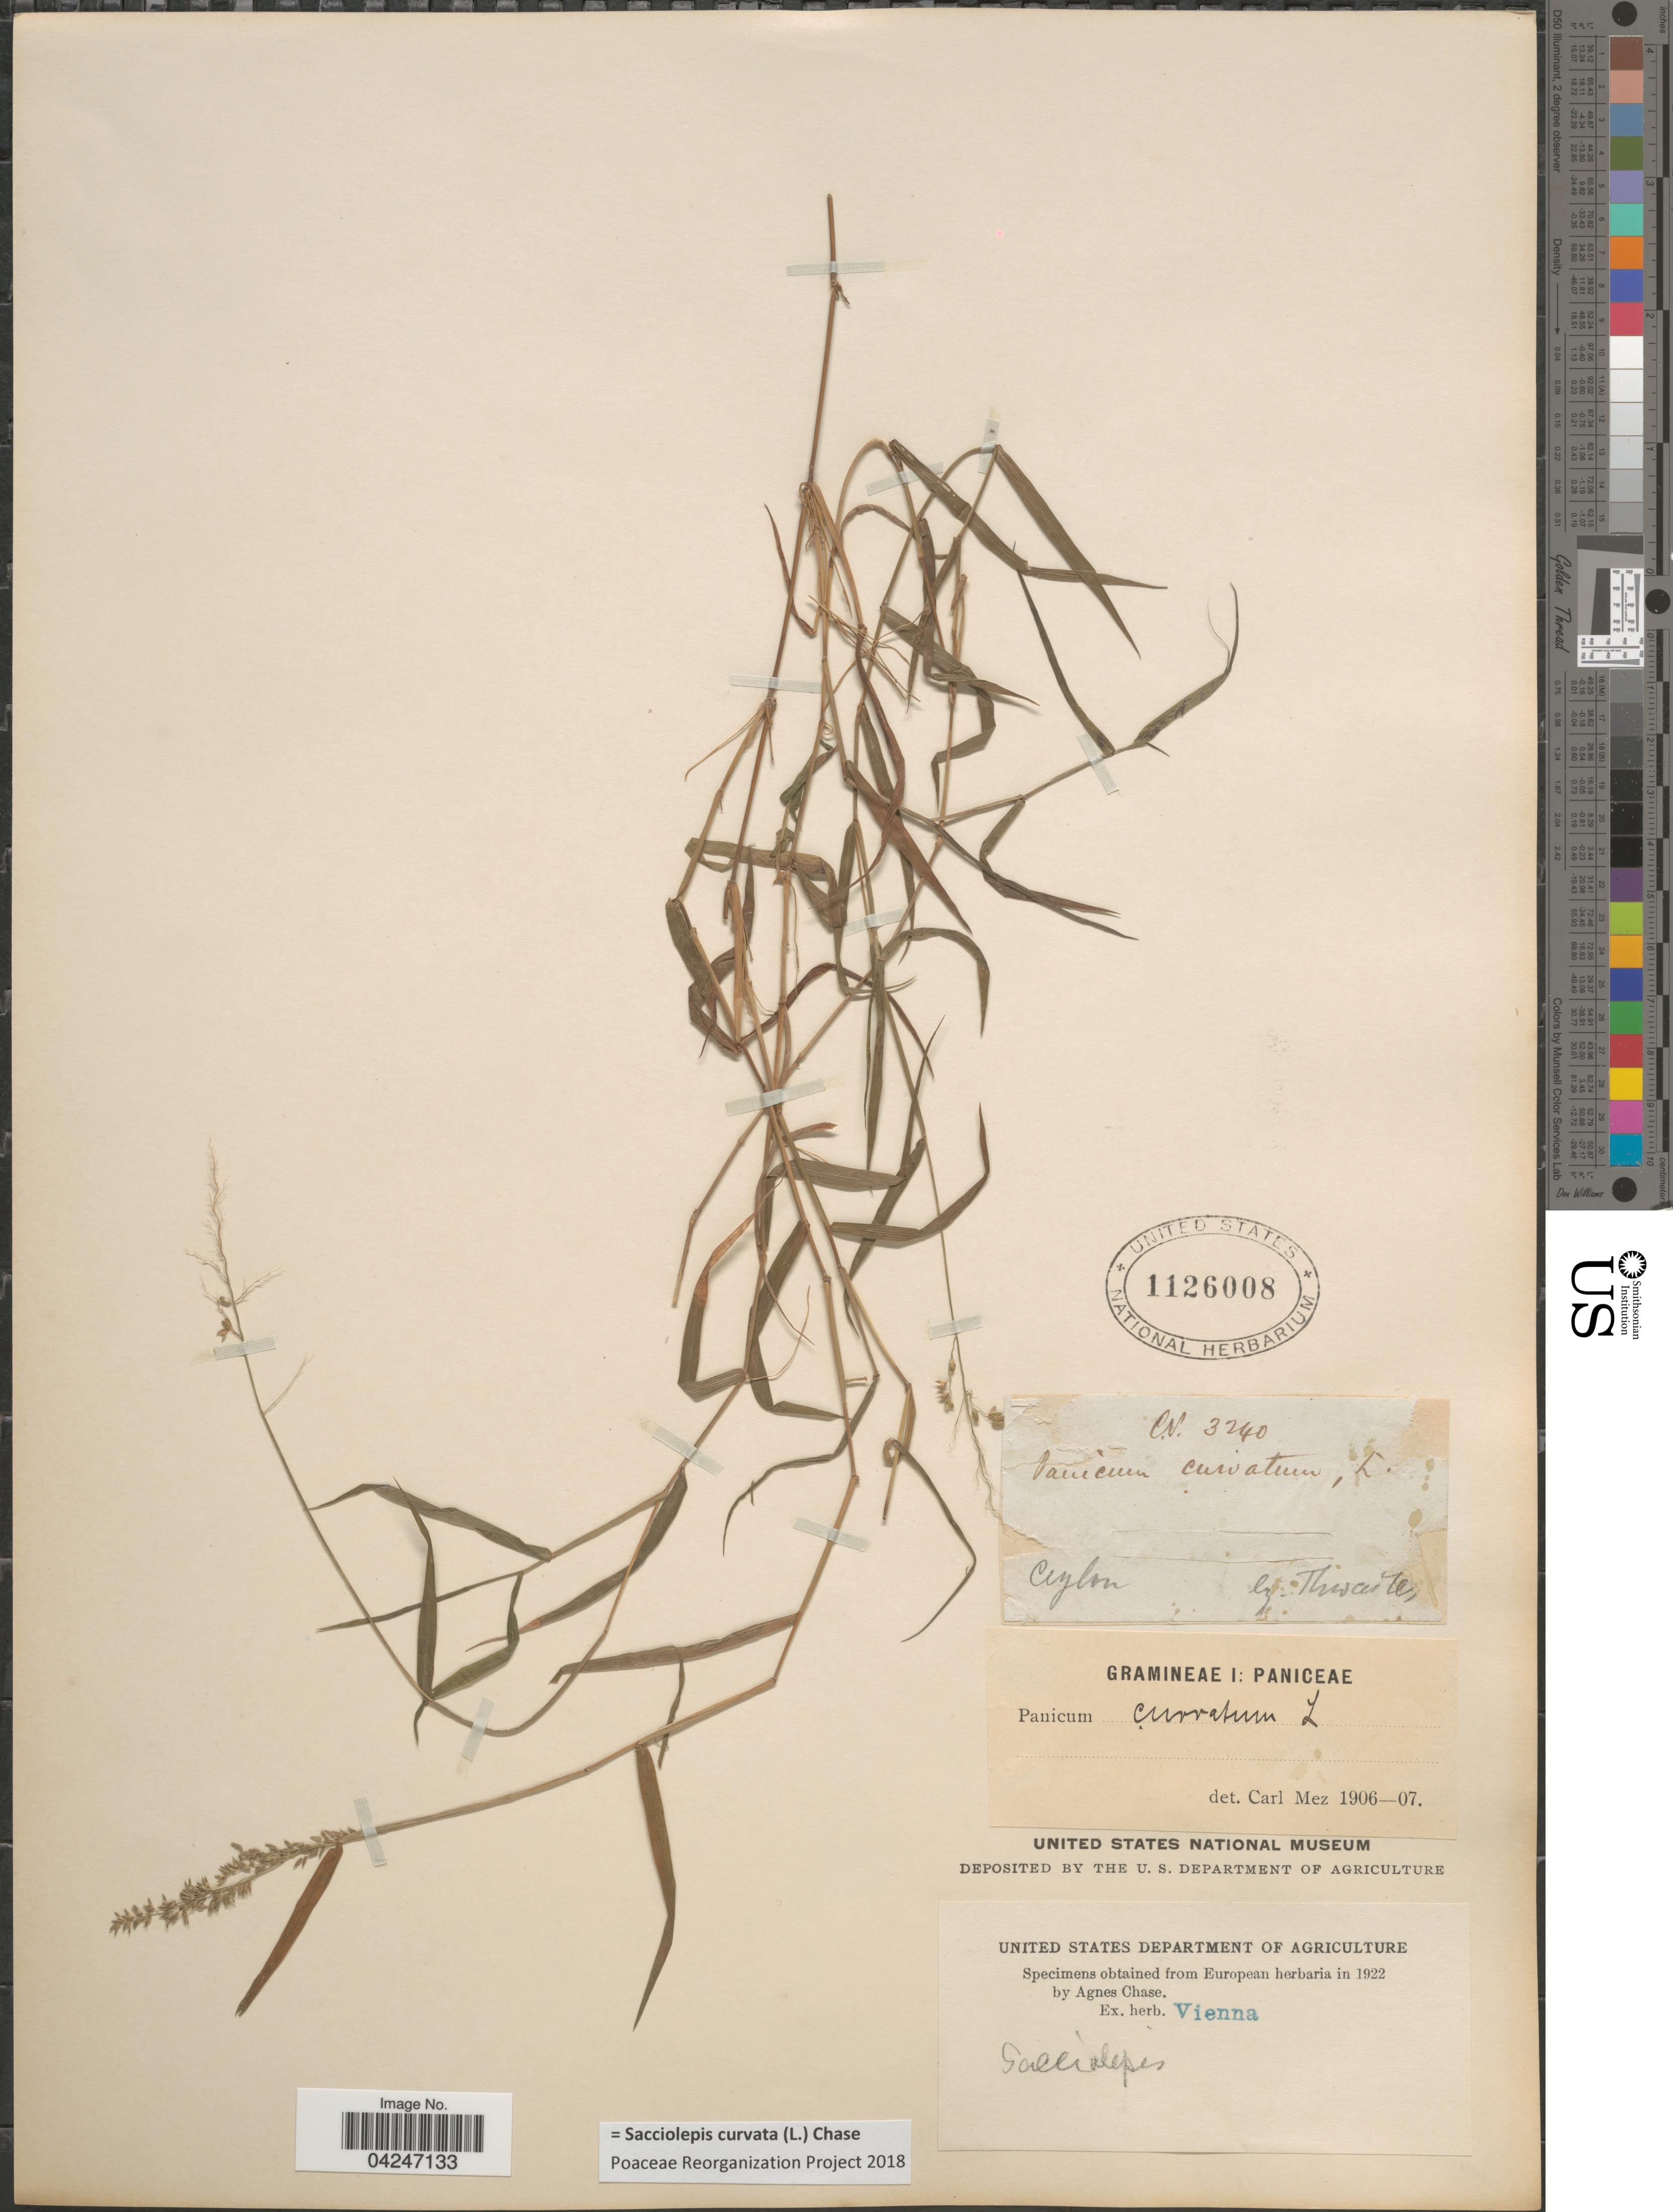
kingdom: Plantae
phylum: Tracheophyta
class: Liliopsida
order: Poales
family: Poaceae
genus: Sacciolepis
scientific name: Sacciolepis curvata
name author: (L.) Chase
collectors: Thwaites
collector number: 3240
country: Sri Lanka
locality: Ceylon.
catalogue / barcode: US 1126008